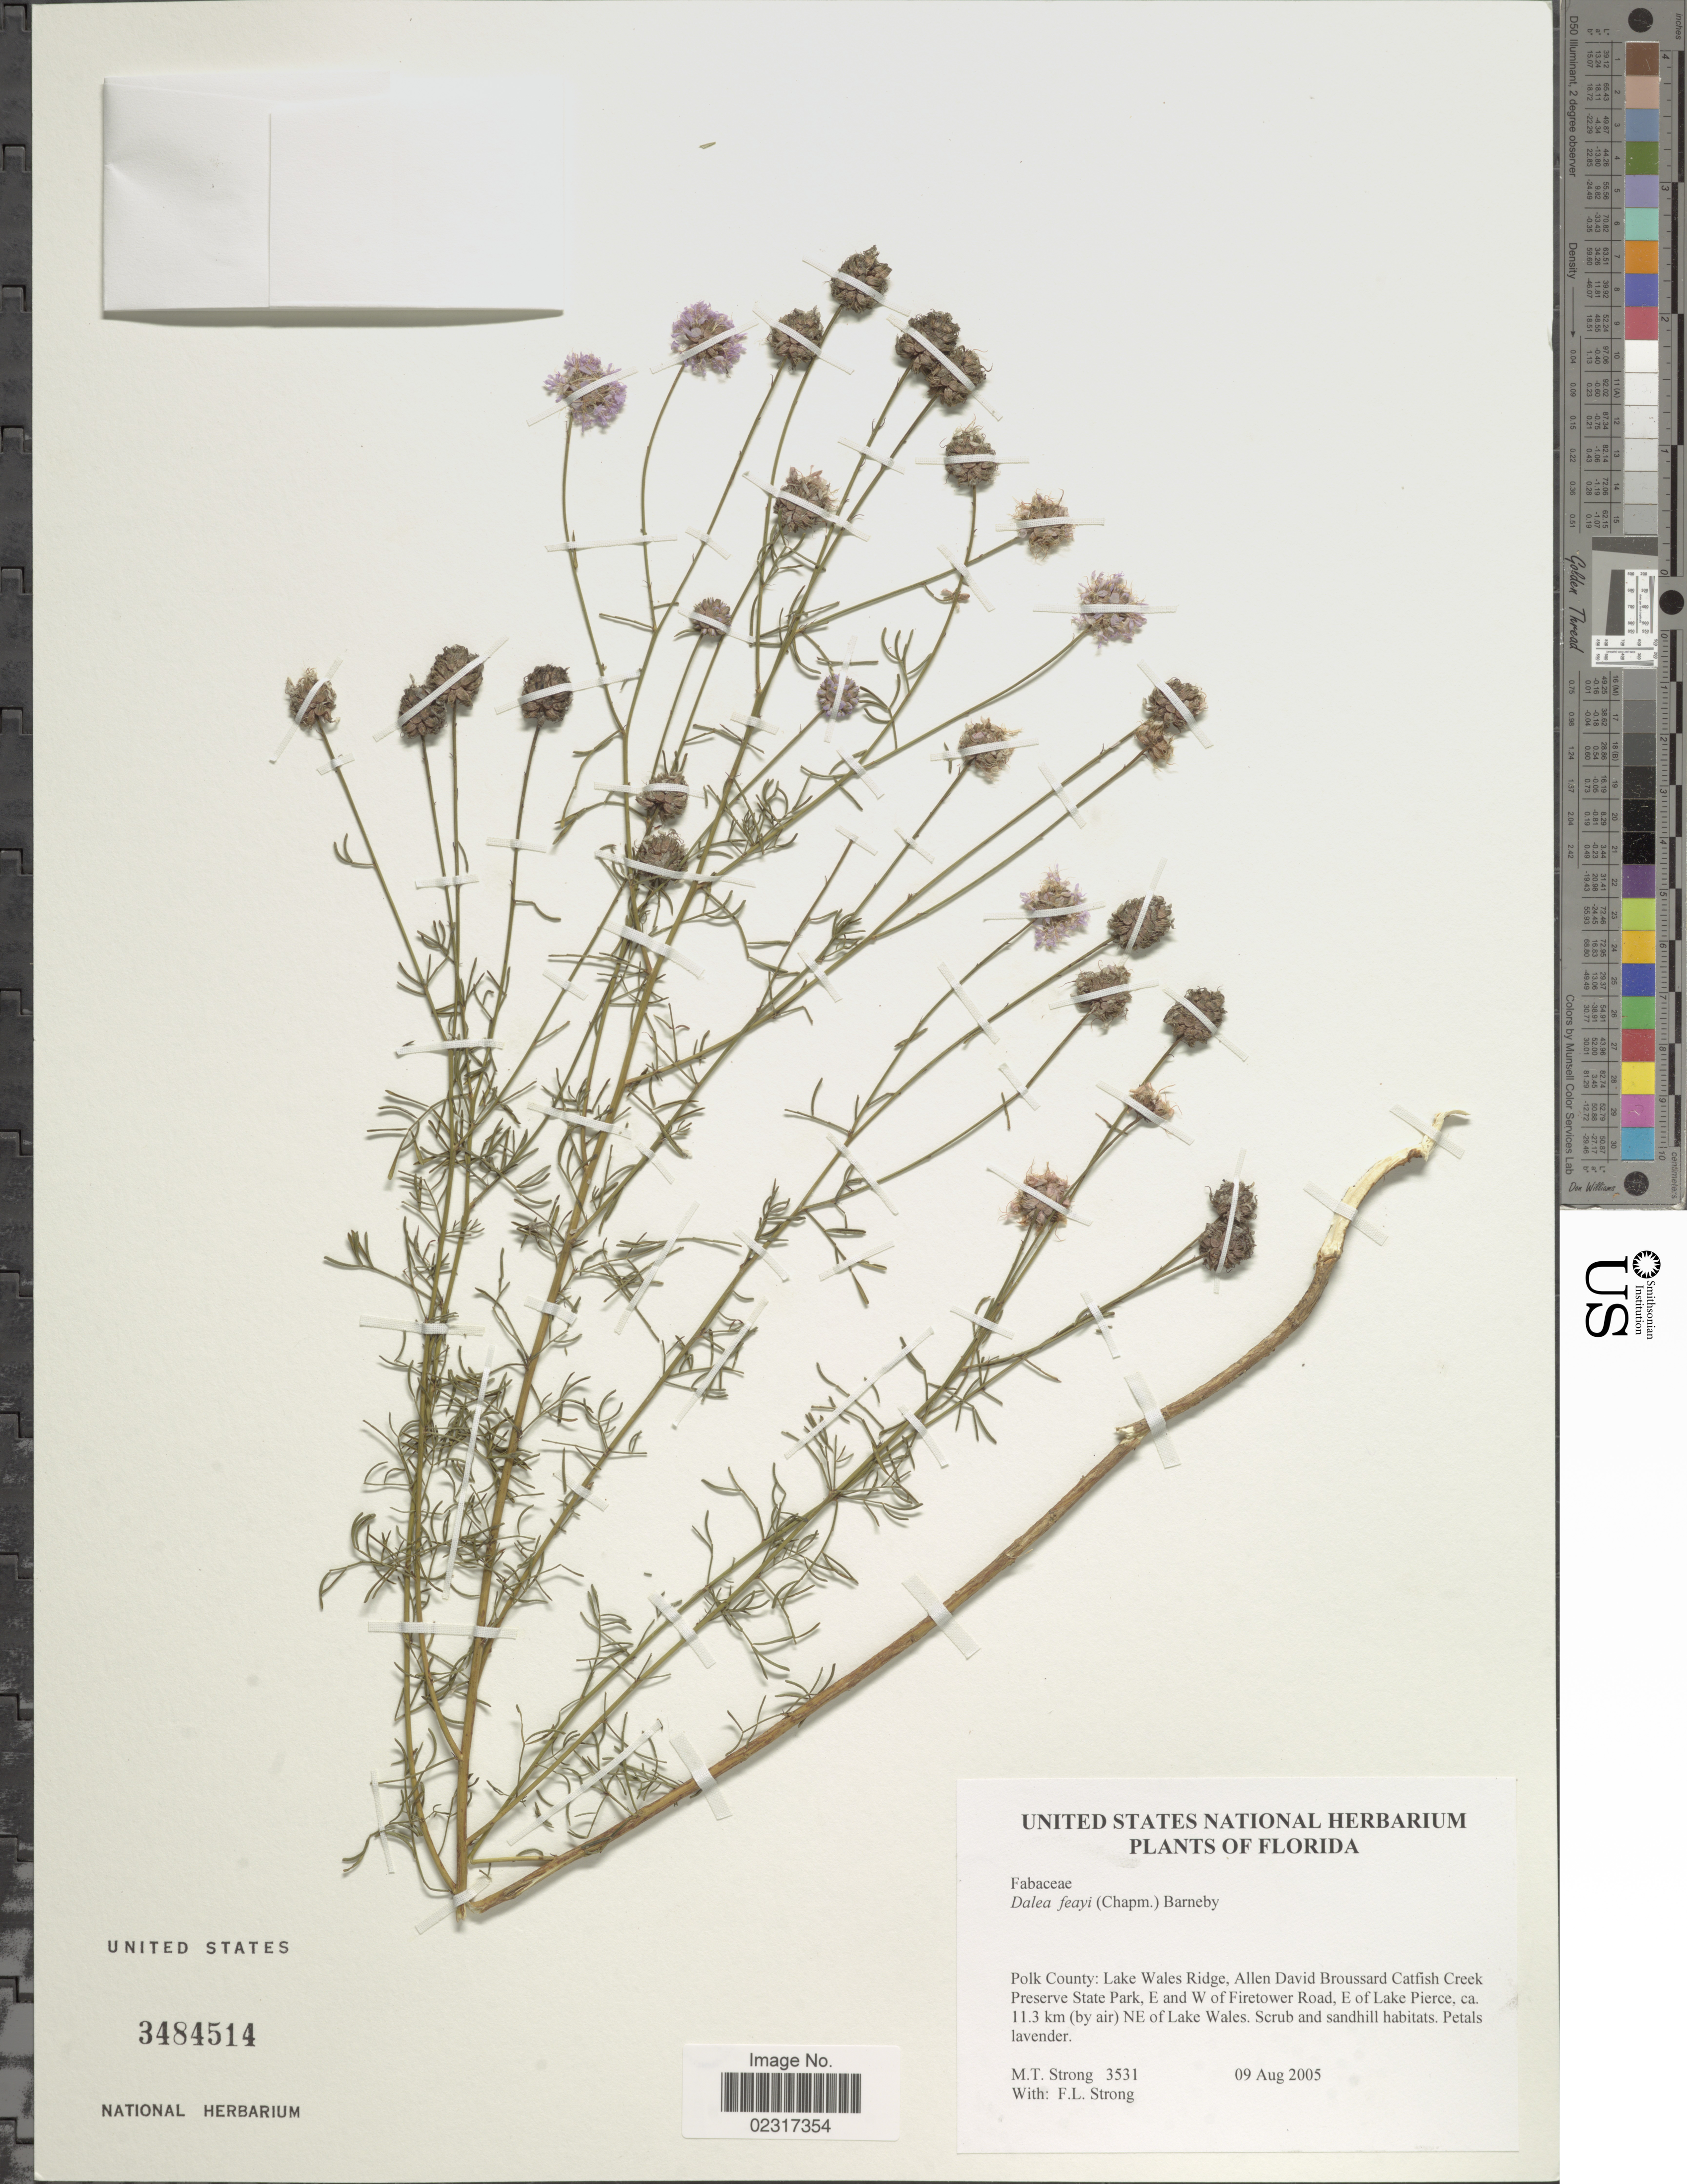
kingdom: Plantae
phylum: Tracheophyta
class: Magnoliopsida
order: Fabales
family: Fabaceae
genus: Dalea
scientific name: Dalea feayi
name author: (Chapm.) Barneby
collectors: M. T. Strong & F. L. Strong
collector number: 3531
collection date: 2005-08-09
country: United States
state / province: Florida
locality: Polk County: Lake Wales Bridges, Allen David Broussard Catfish Creek Preserve State Park, E and W of Firetower Road, E of Lake Pierce, ca. 11.3 km ( by air) NE of Lake Wales.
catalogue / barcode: US 3484514